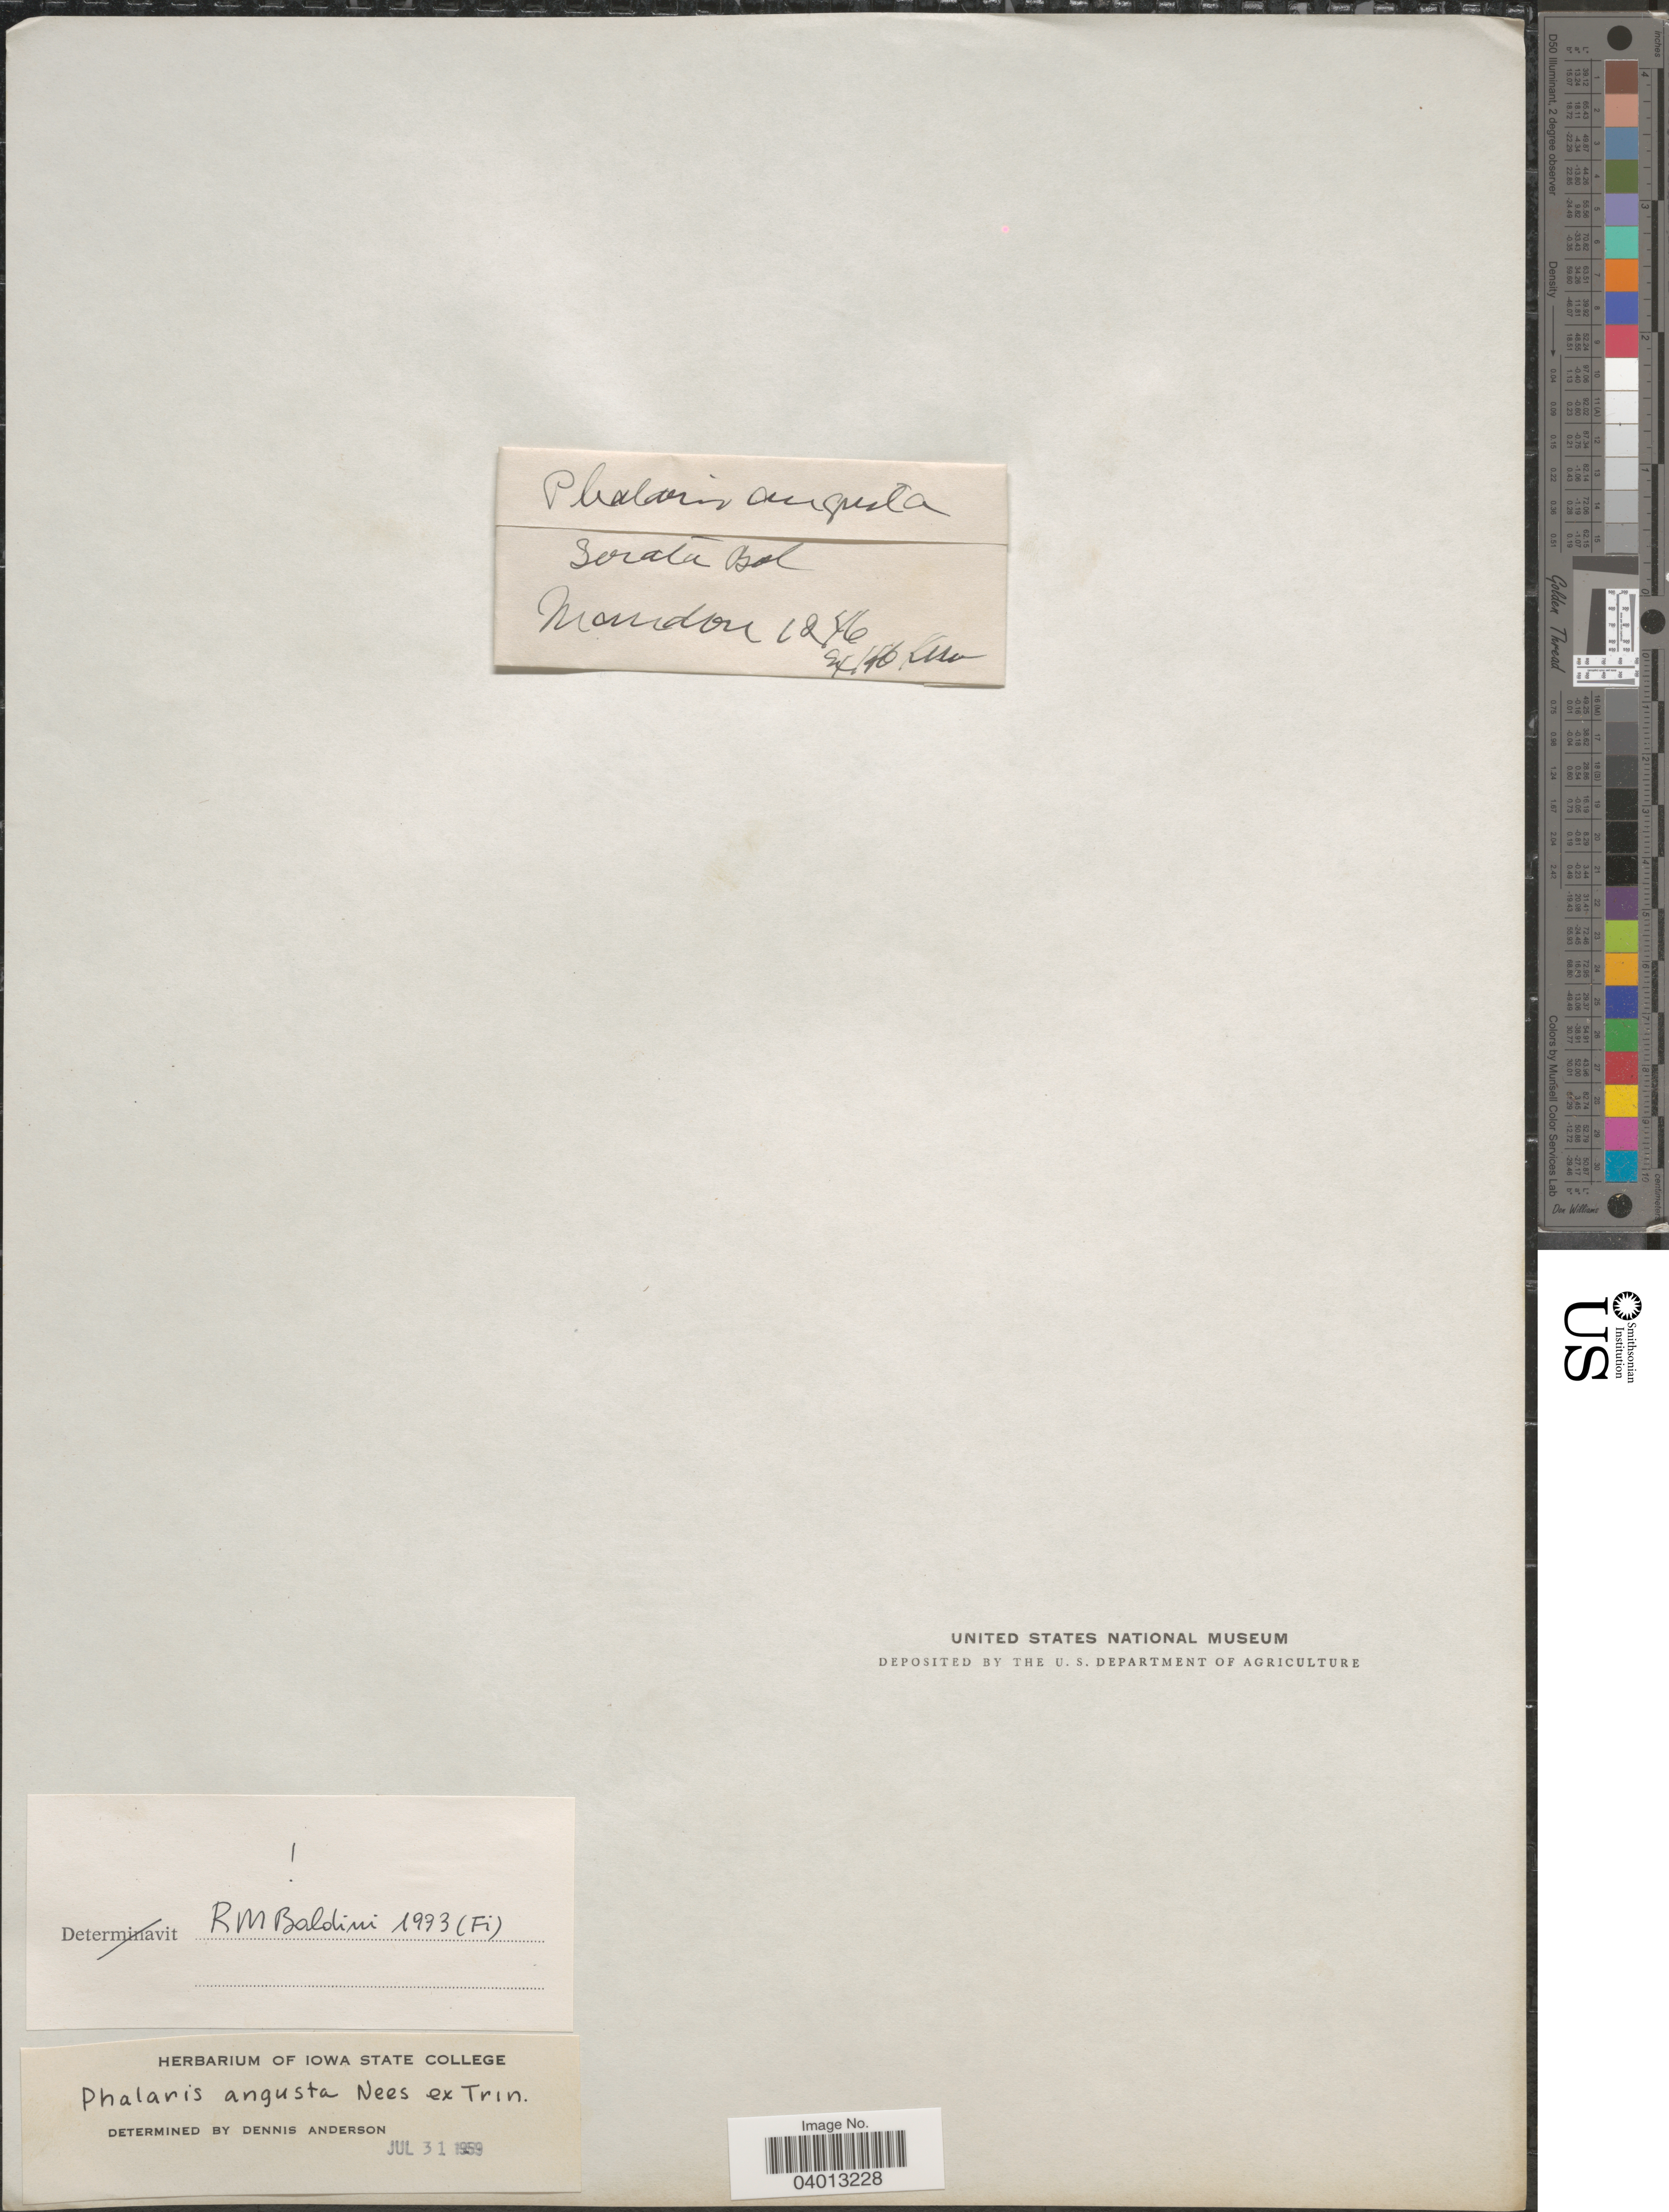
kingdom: Plantae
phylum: Tracheophyta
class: Liliopsida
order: Poales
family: Poaceae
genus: Phalaris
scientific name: Phalaris angusta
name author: Nees ex Trin.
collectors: Mandon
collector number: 1246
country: Bolivia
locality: Sorata Bol.